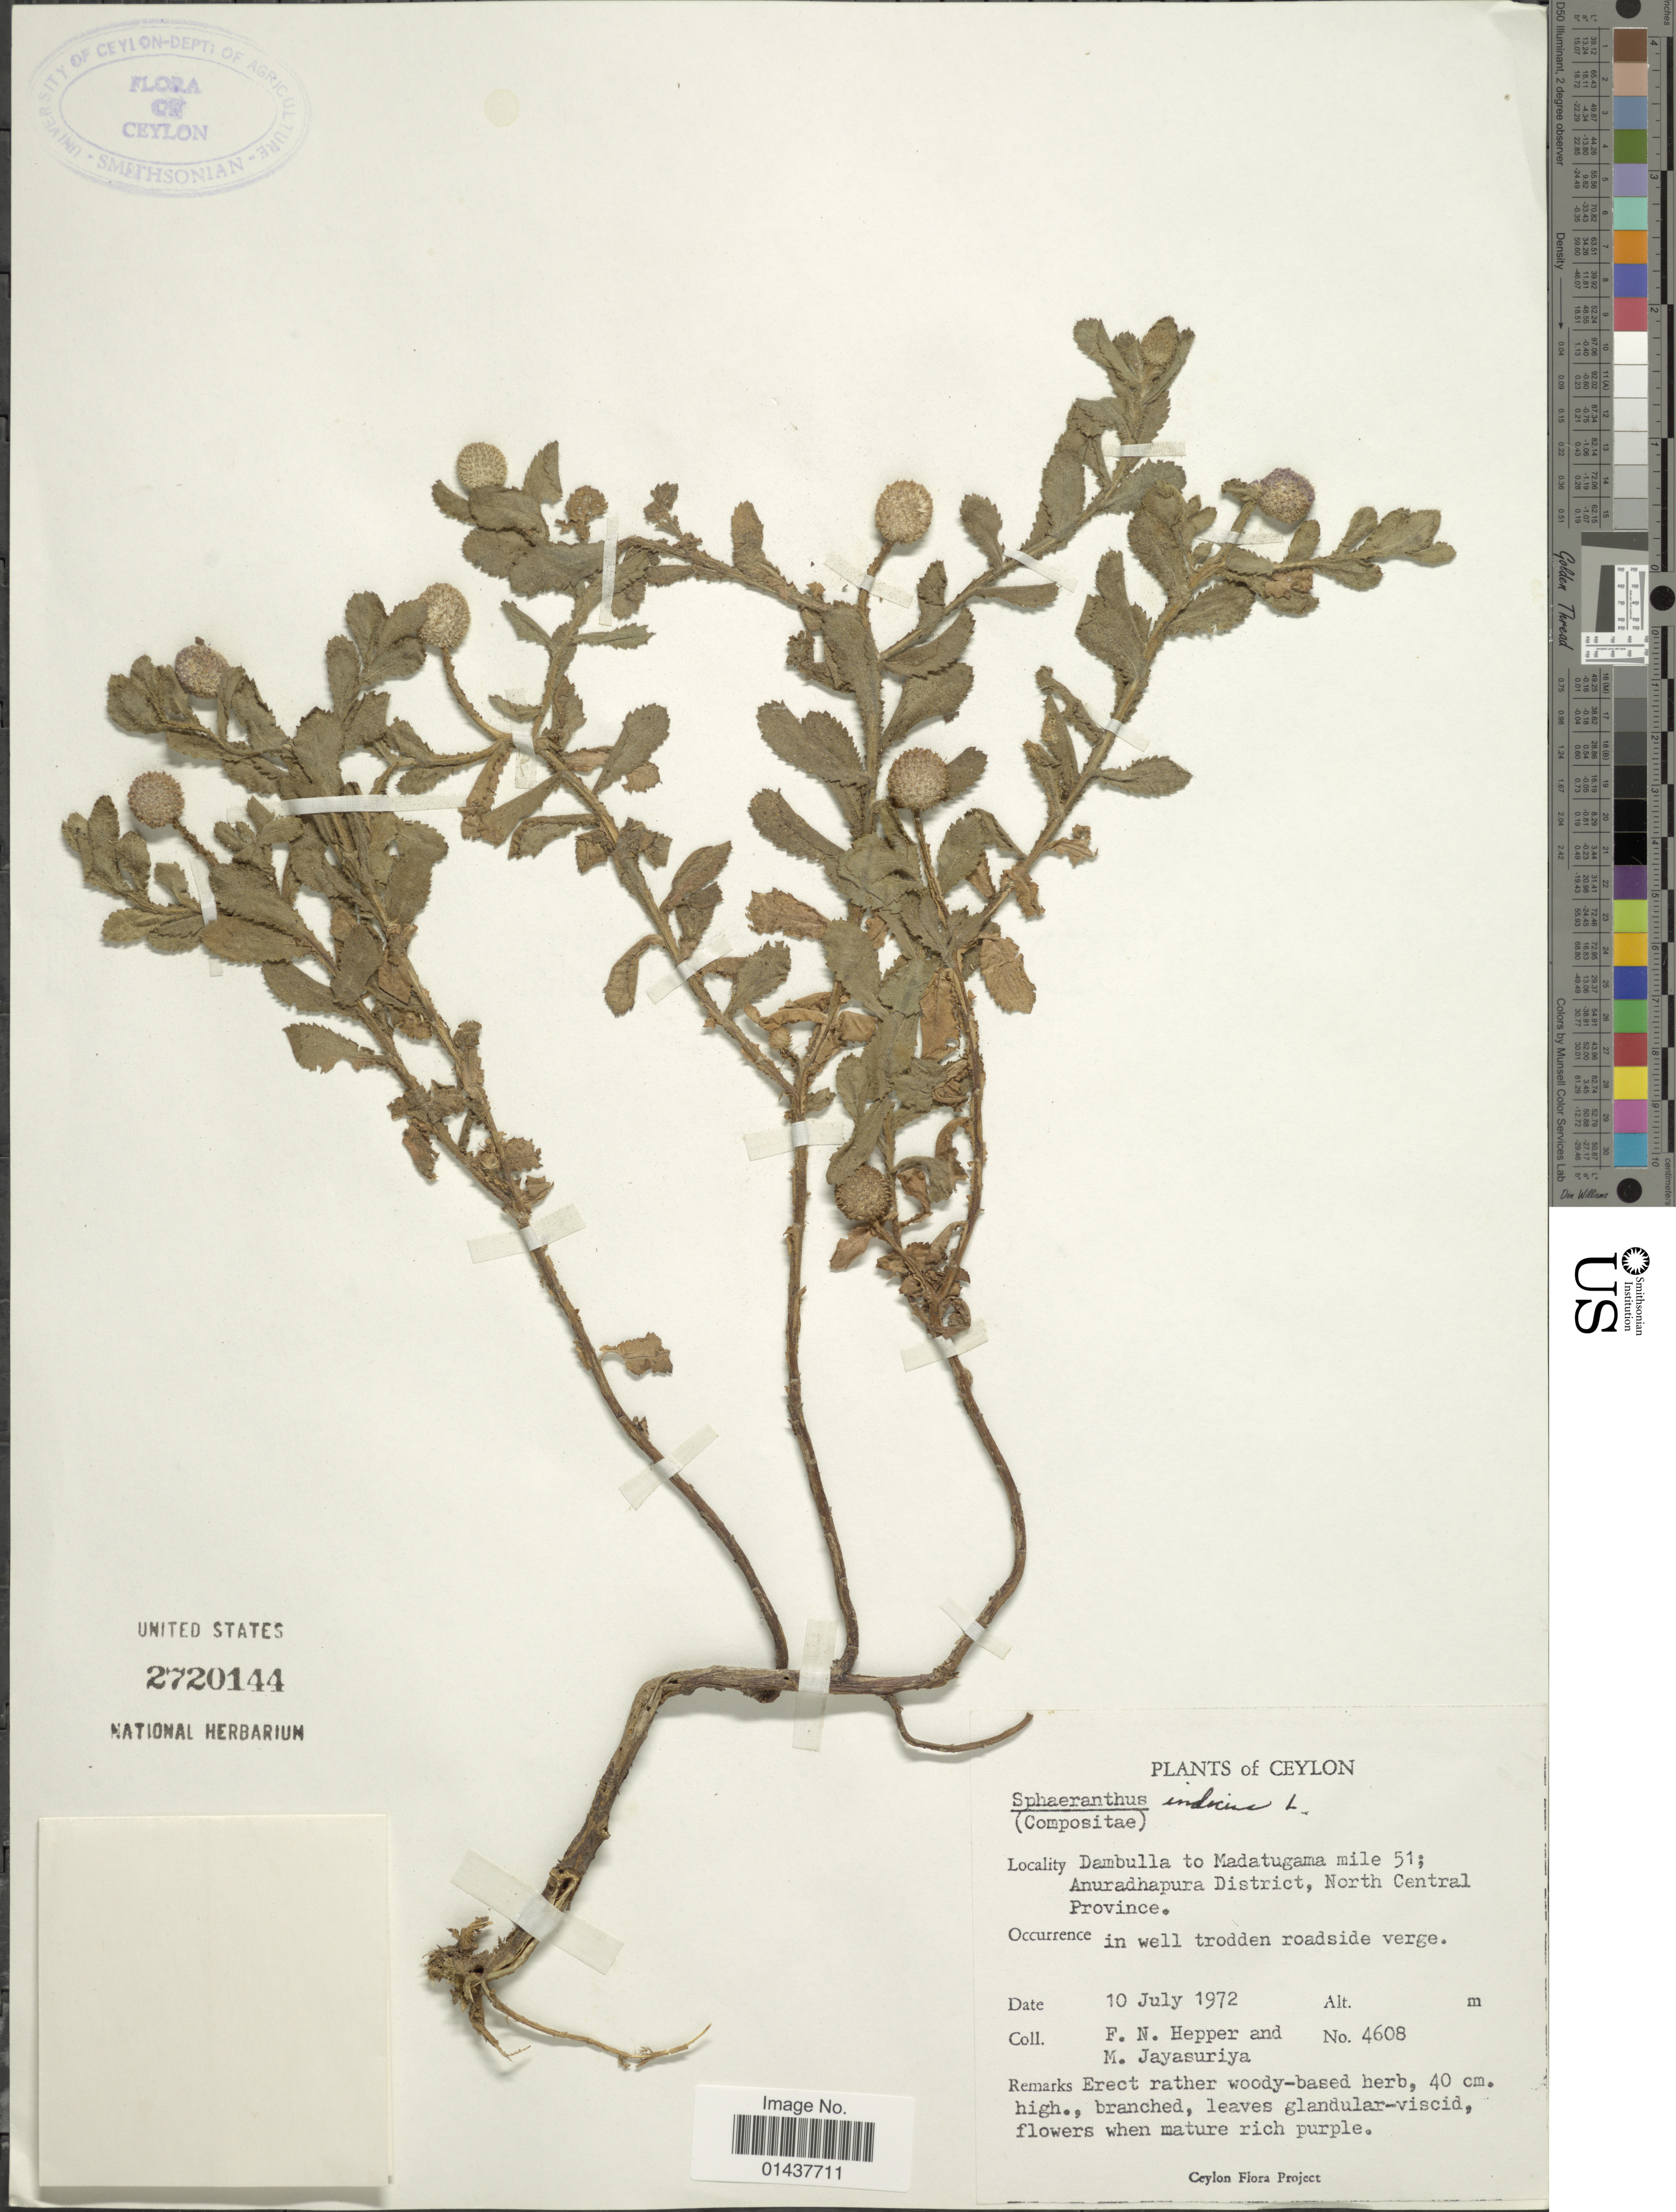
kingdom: Plantae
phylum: Tracheophyta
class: Magnoliopsida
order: Asterales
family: Asteraceae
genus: Sphaeranthus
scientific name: Sphaeranthus indicus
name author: L.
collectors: F. Hepper & M. Jayasuriya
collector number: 4608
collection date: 1972-07-10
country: Sri Lanka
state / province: North Central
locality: Ceylon, Dambulla to Madatugama mile 51; Anauradhapura Distrtict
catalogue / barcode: US 2720144